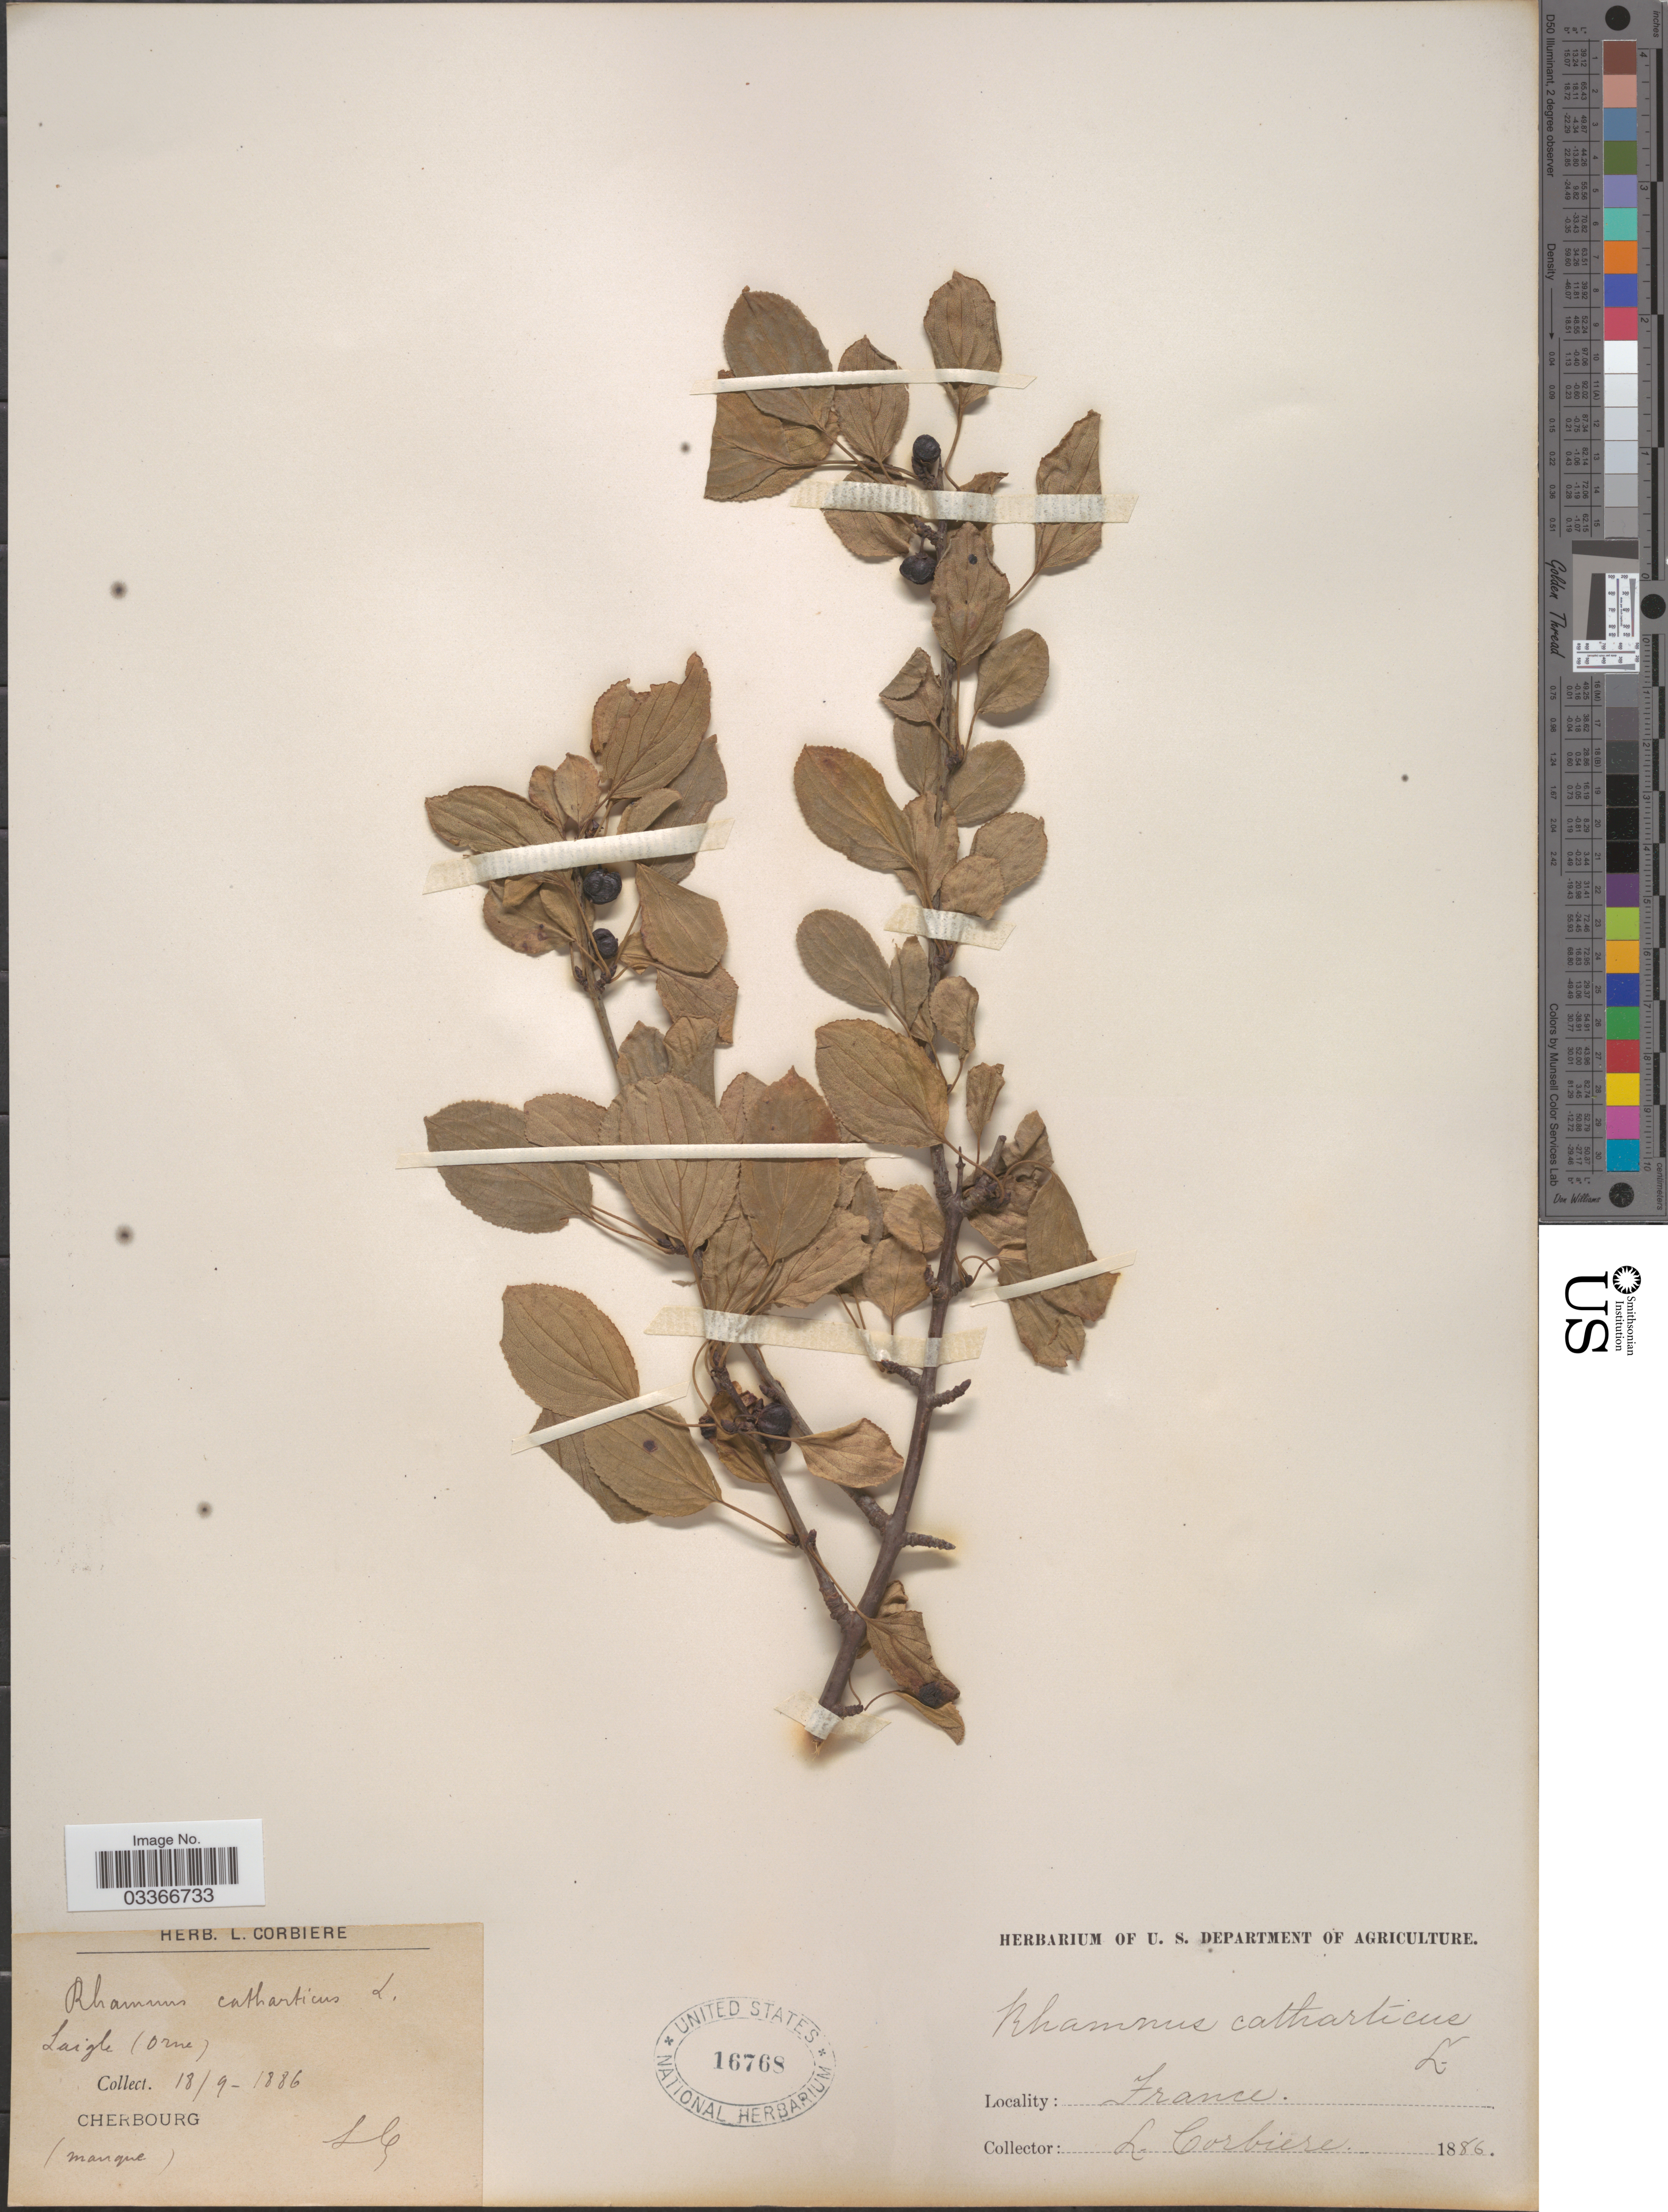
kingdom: Plantae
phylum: Tracheophyta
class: Magnoliopsida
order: Rosales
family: Rhamnaceae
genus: Rhamnus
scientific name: Rhamnus cathartica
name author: L.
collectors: L. Corbière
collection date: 1886-09-18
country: France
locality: Cherbourg (Manque).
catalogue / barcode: US 16768